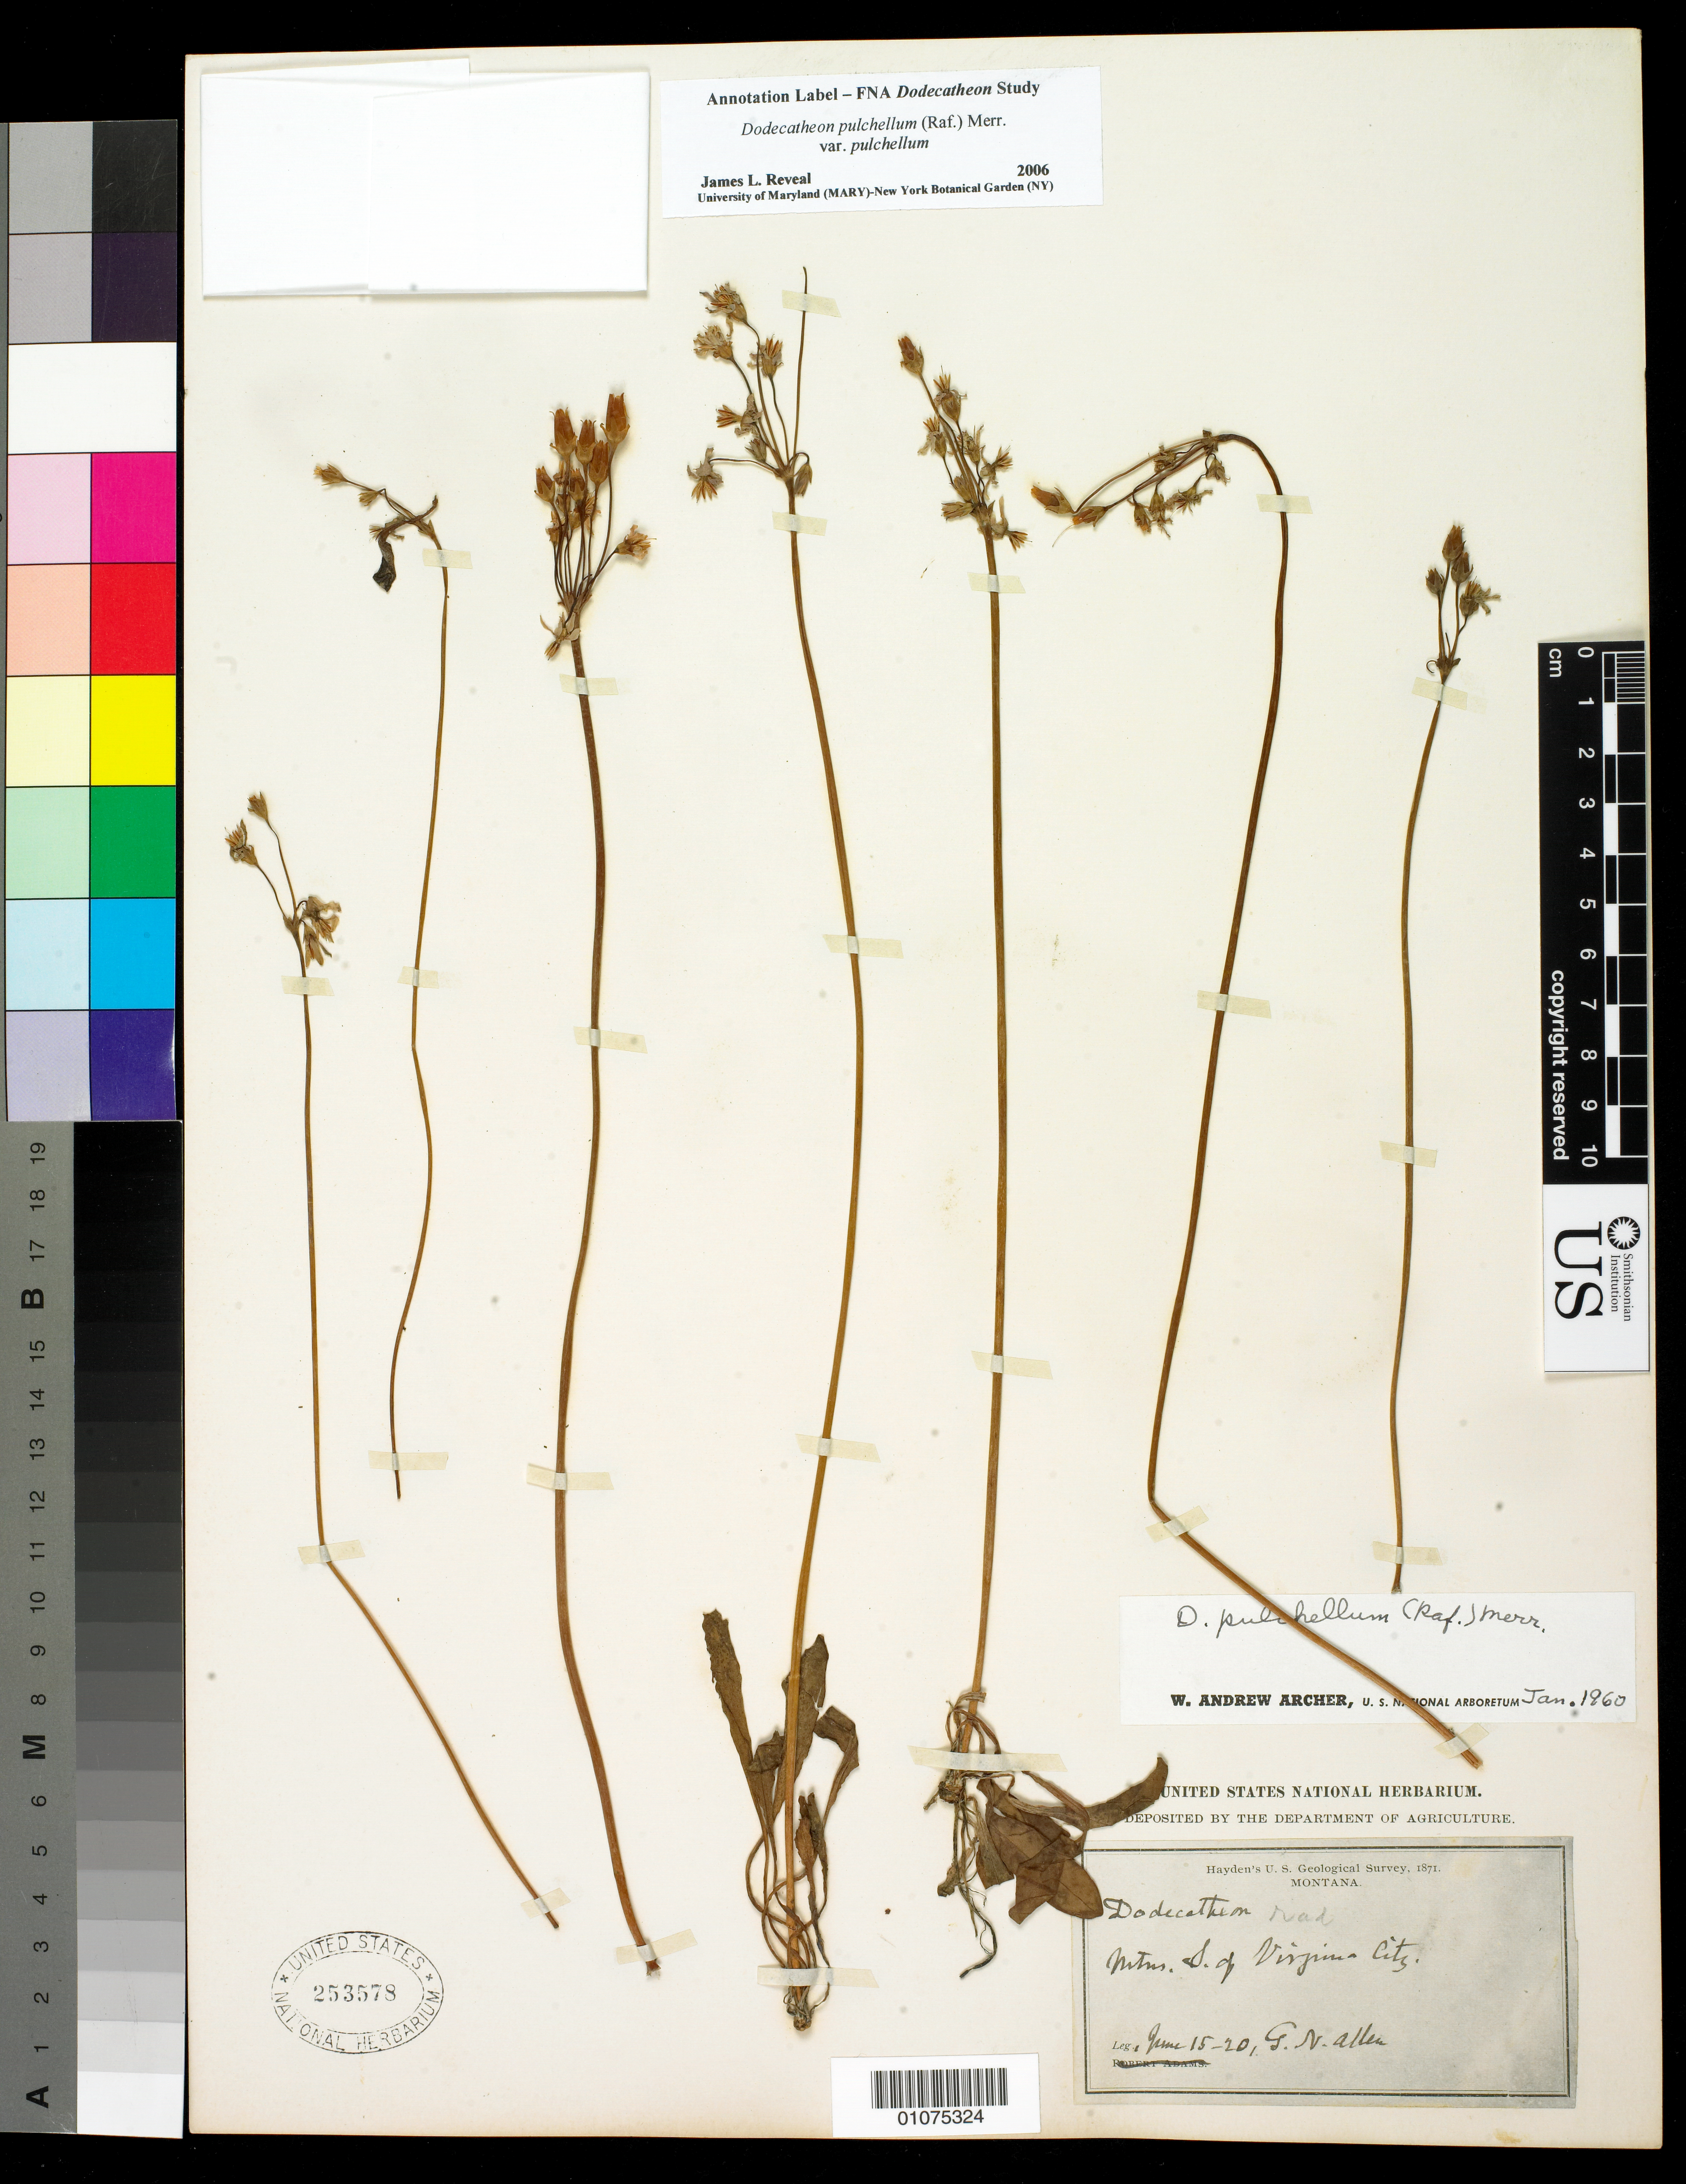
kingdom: Plantae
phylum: Tracheophyta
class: Magnoliopsida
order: Ericales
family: Primulaceae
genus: Dodecatheon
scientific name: Dodecatheon pulchellum var. pulchellum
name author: (Raf.) Merr.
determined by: Reveal, J. L.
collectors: G. N. Allen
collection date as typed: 15 Jun 1871 to 20 Jun 1871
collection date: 1871-06-15/1871-06-20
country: United States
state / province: Montana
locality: Mtns S. of Virginia City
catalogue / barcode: US 253578